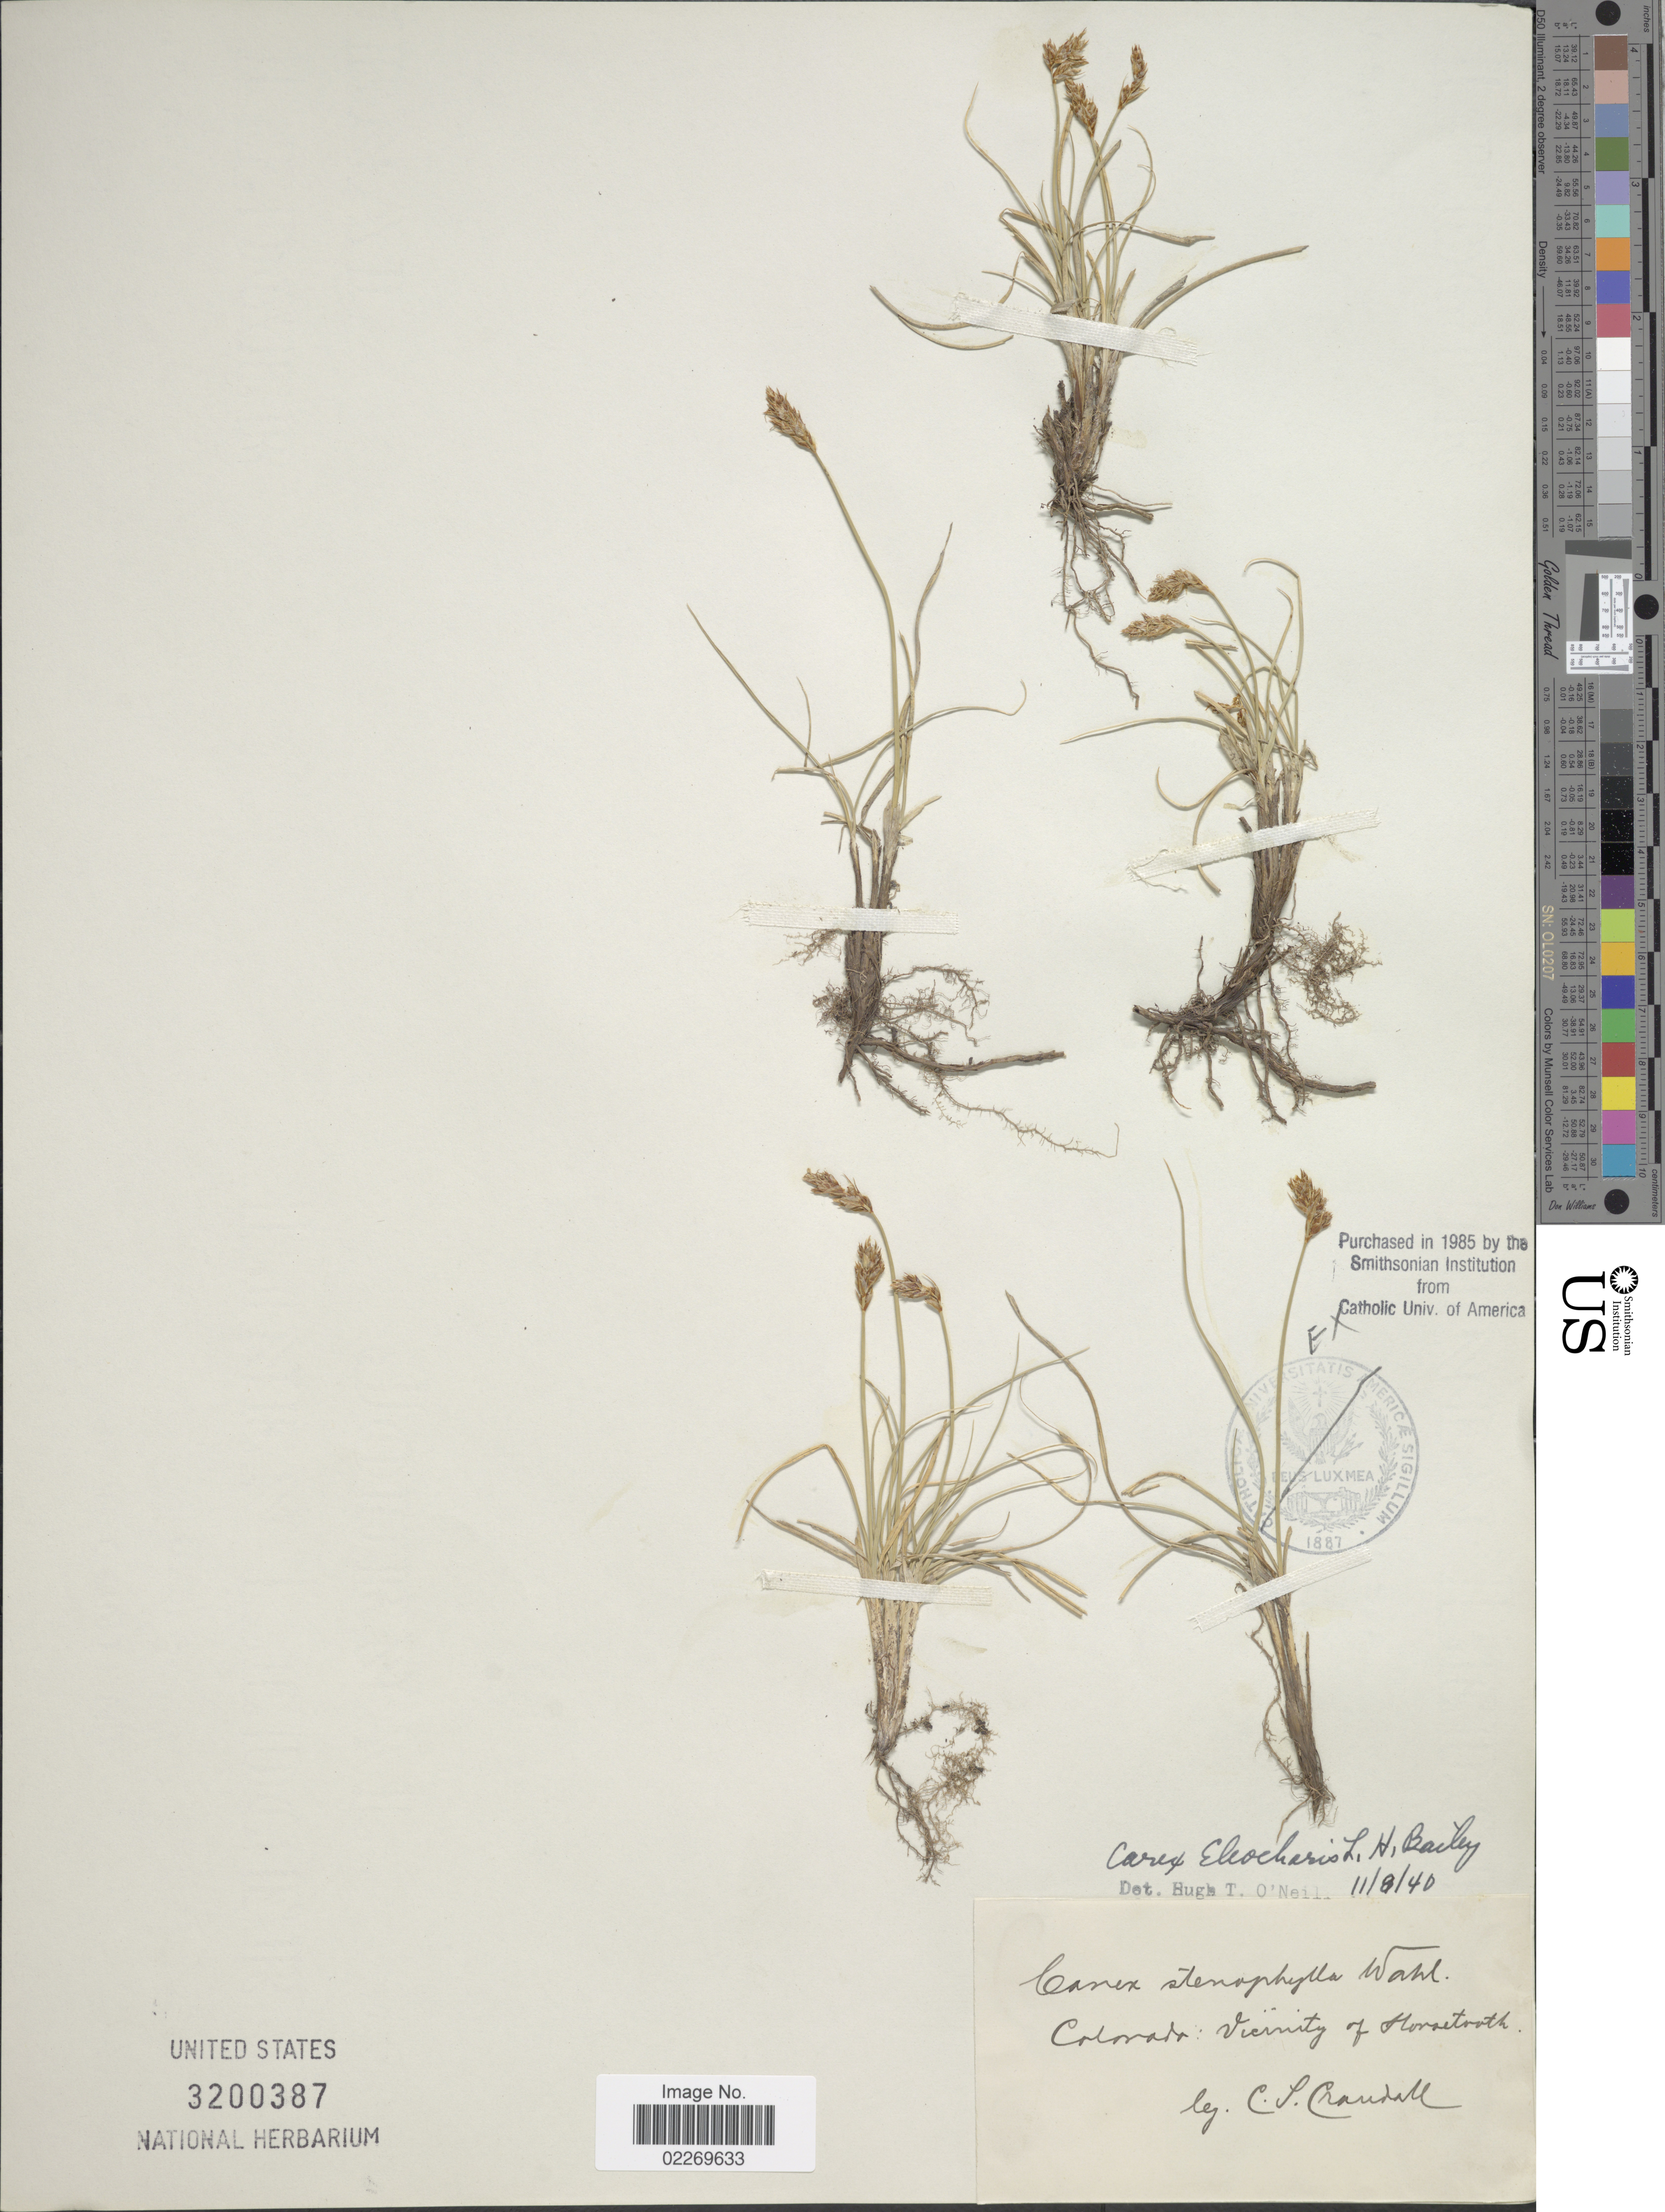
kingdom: Plantae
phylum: Tracheophyta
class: Liliopsida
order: Poales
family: Cyperaceae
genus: Carex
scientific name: Carex eleocharis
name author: L.H. Bailey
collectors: C. Crandall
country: United States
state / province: Colorado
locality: Vicinity of Horsetooth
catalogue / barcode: US 3200387